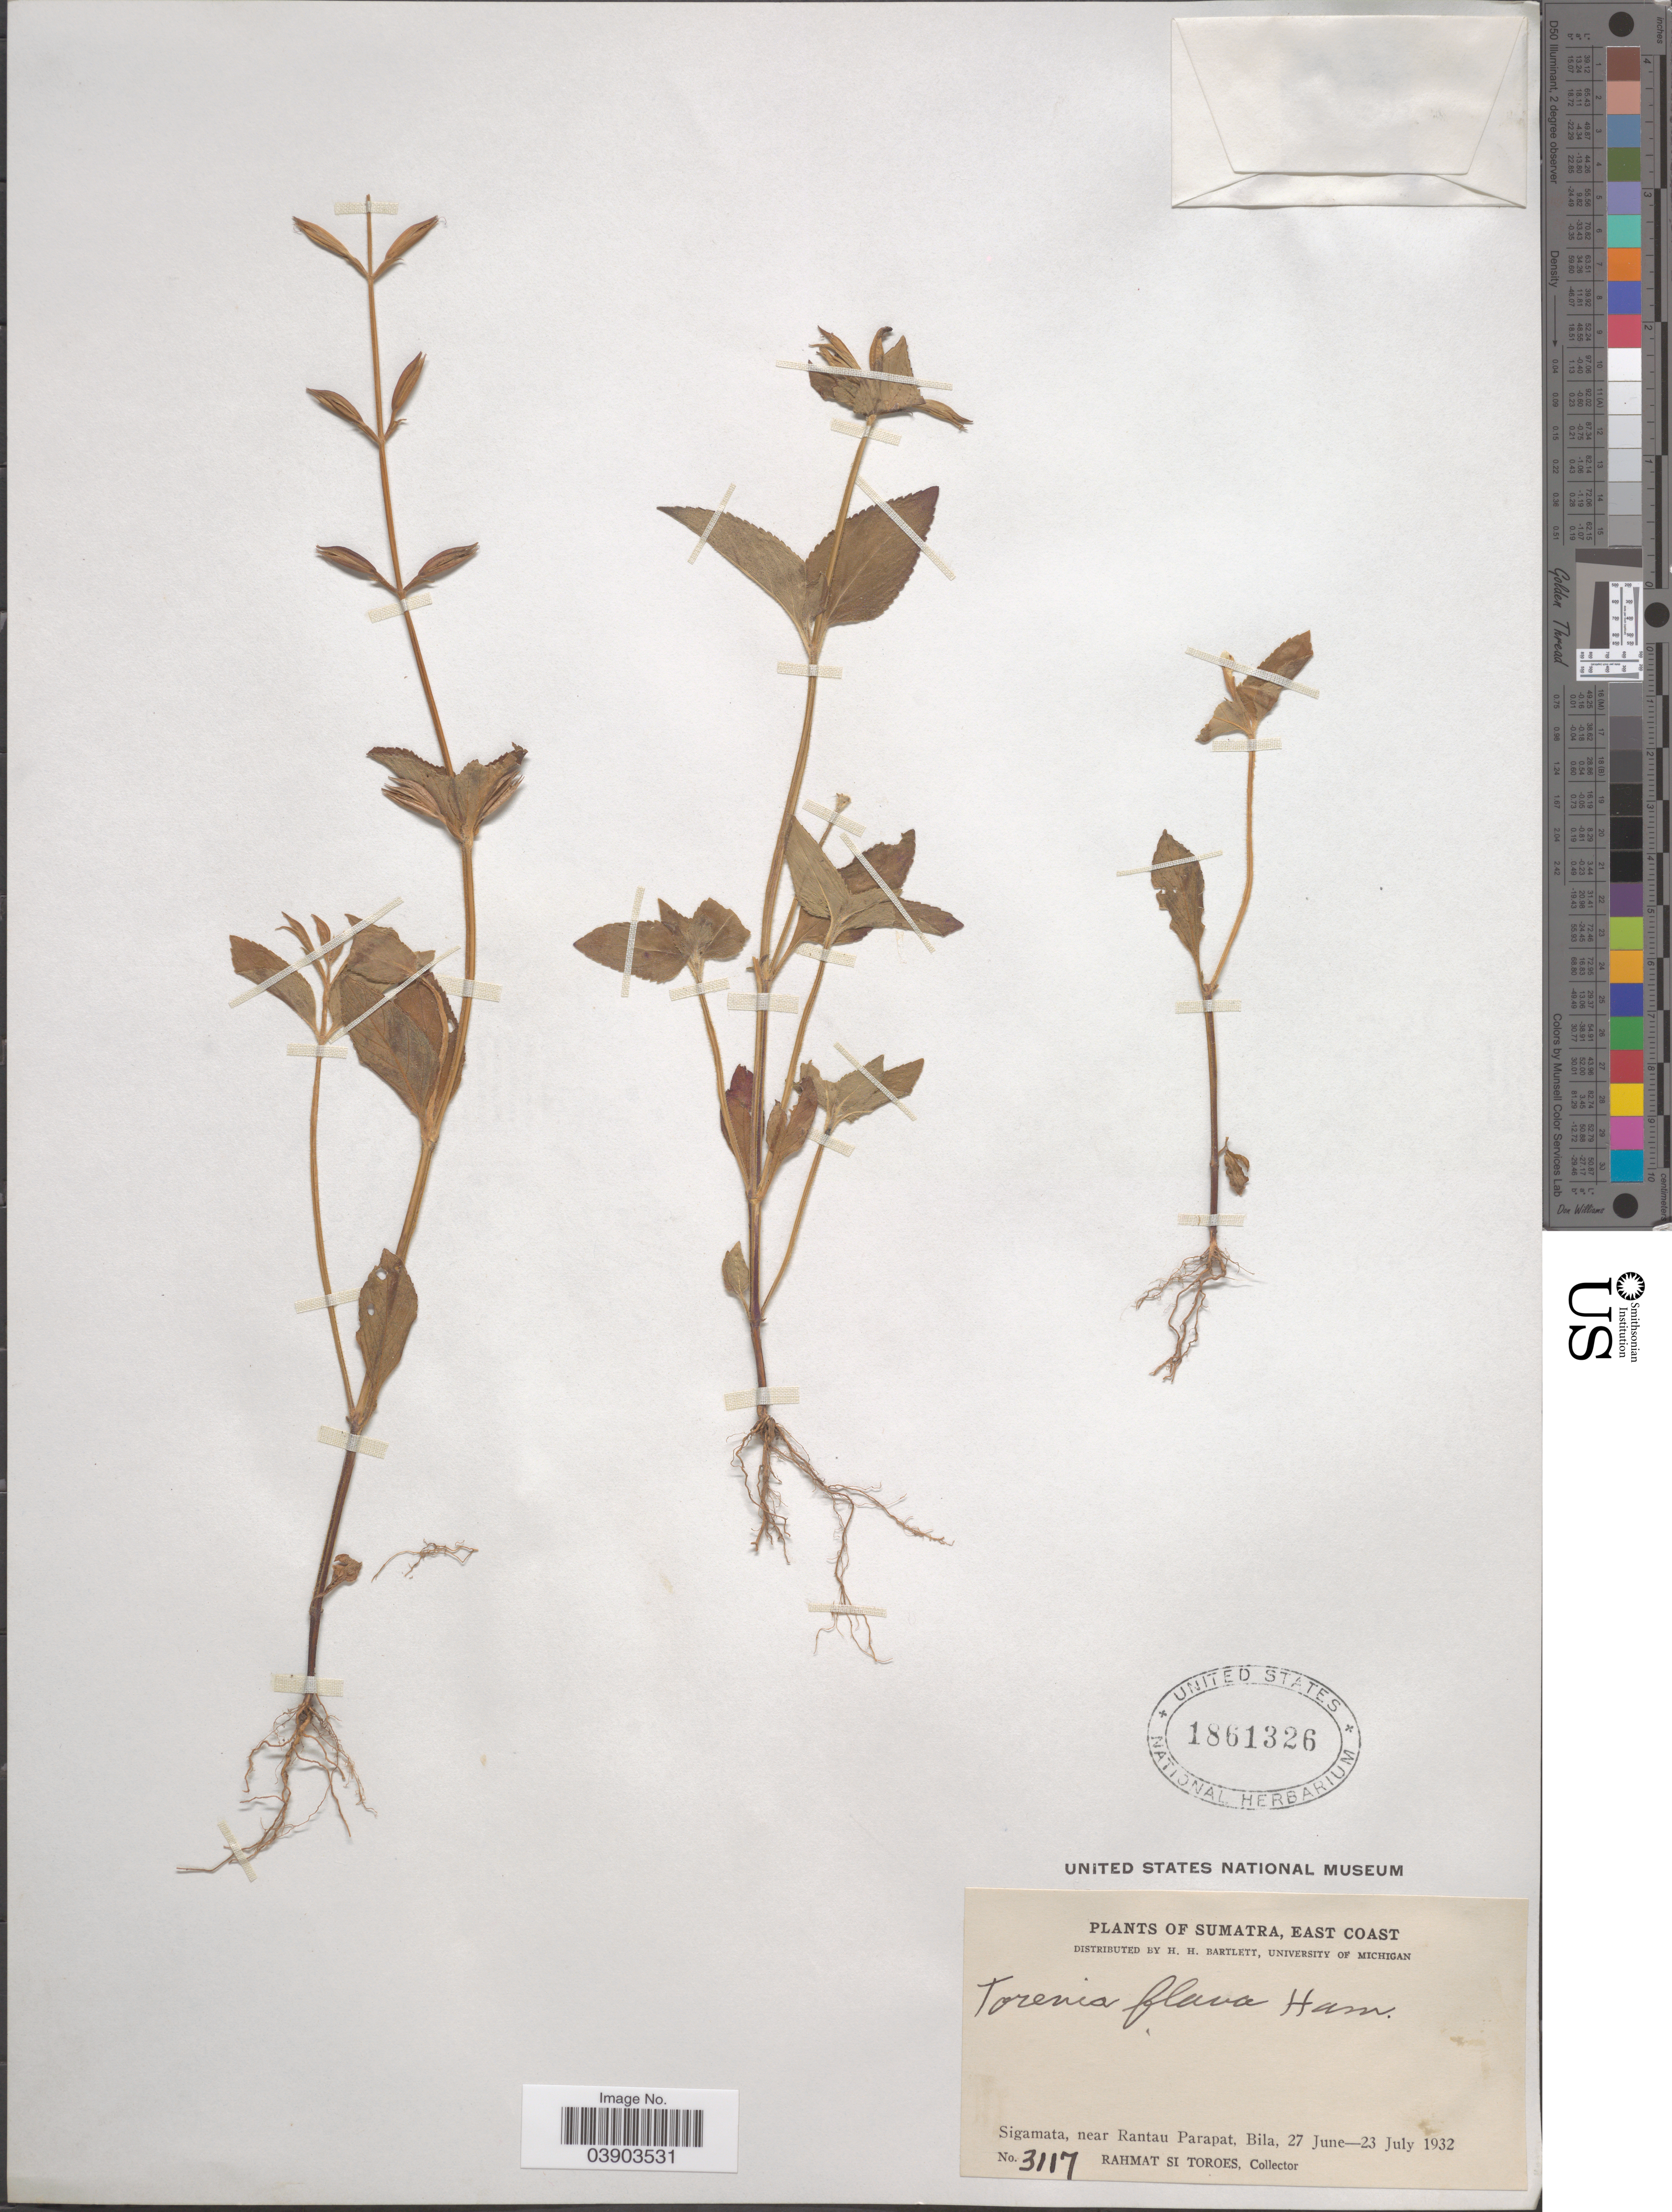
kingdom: Plantae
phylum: Tracheophyta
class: Magnoliopsida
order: Lamiales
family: Linderniaceae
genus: Torenia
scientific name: Torenia flava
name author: Ham.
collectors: Rahmat Si Boeea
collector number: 3117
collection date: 1932-06-27/1932-07-23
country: Indonesia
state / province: Sumatra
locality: East Coast. Sigamata, near Rantau Parapat, Bila.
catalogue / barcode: US 1861326